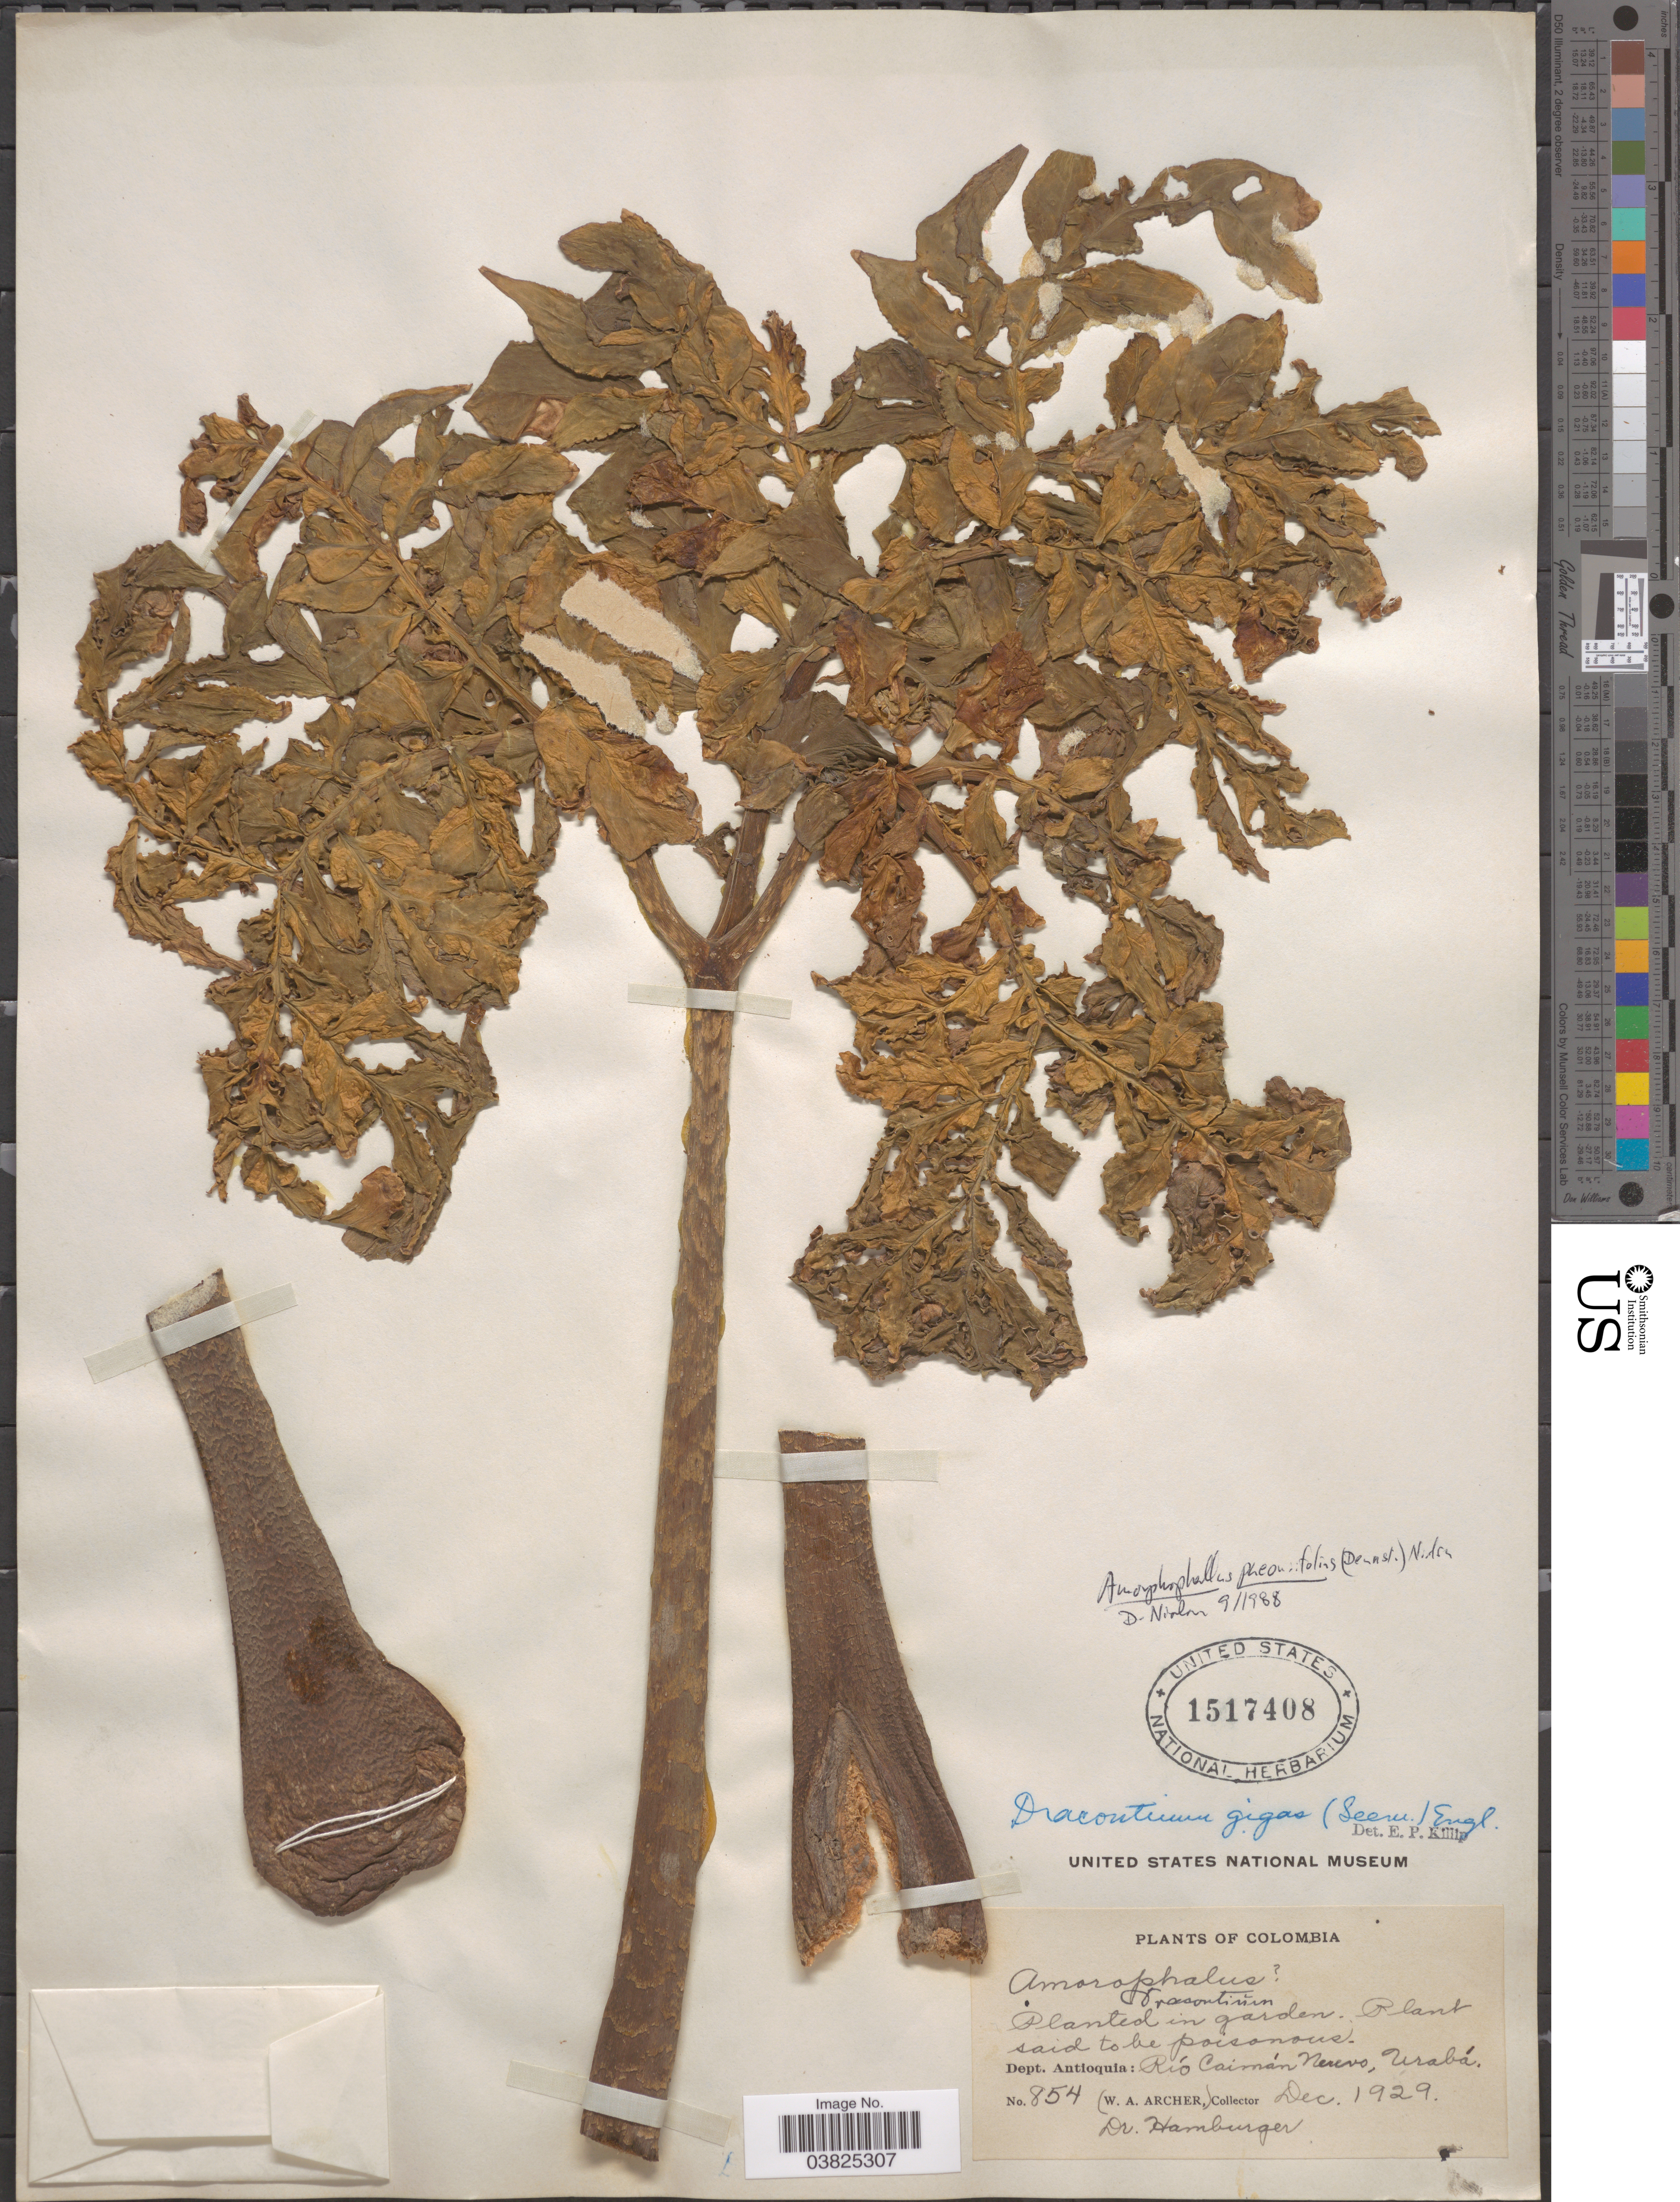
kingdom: Plantae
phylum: Tracheophyta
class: Liliopsida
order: Alismatales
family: Araceae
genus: Amorphophallus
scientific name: Amorphophallus paeoniifolius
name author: (Dennst.) Nicolson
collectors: -. Hamburger & W. A. Archer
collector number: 854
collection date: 1929-12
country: Colombia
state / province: Antioquia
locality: Dept. Antioquia: Río Caimán Nuevo, Urabá.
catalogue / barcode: US 1517408